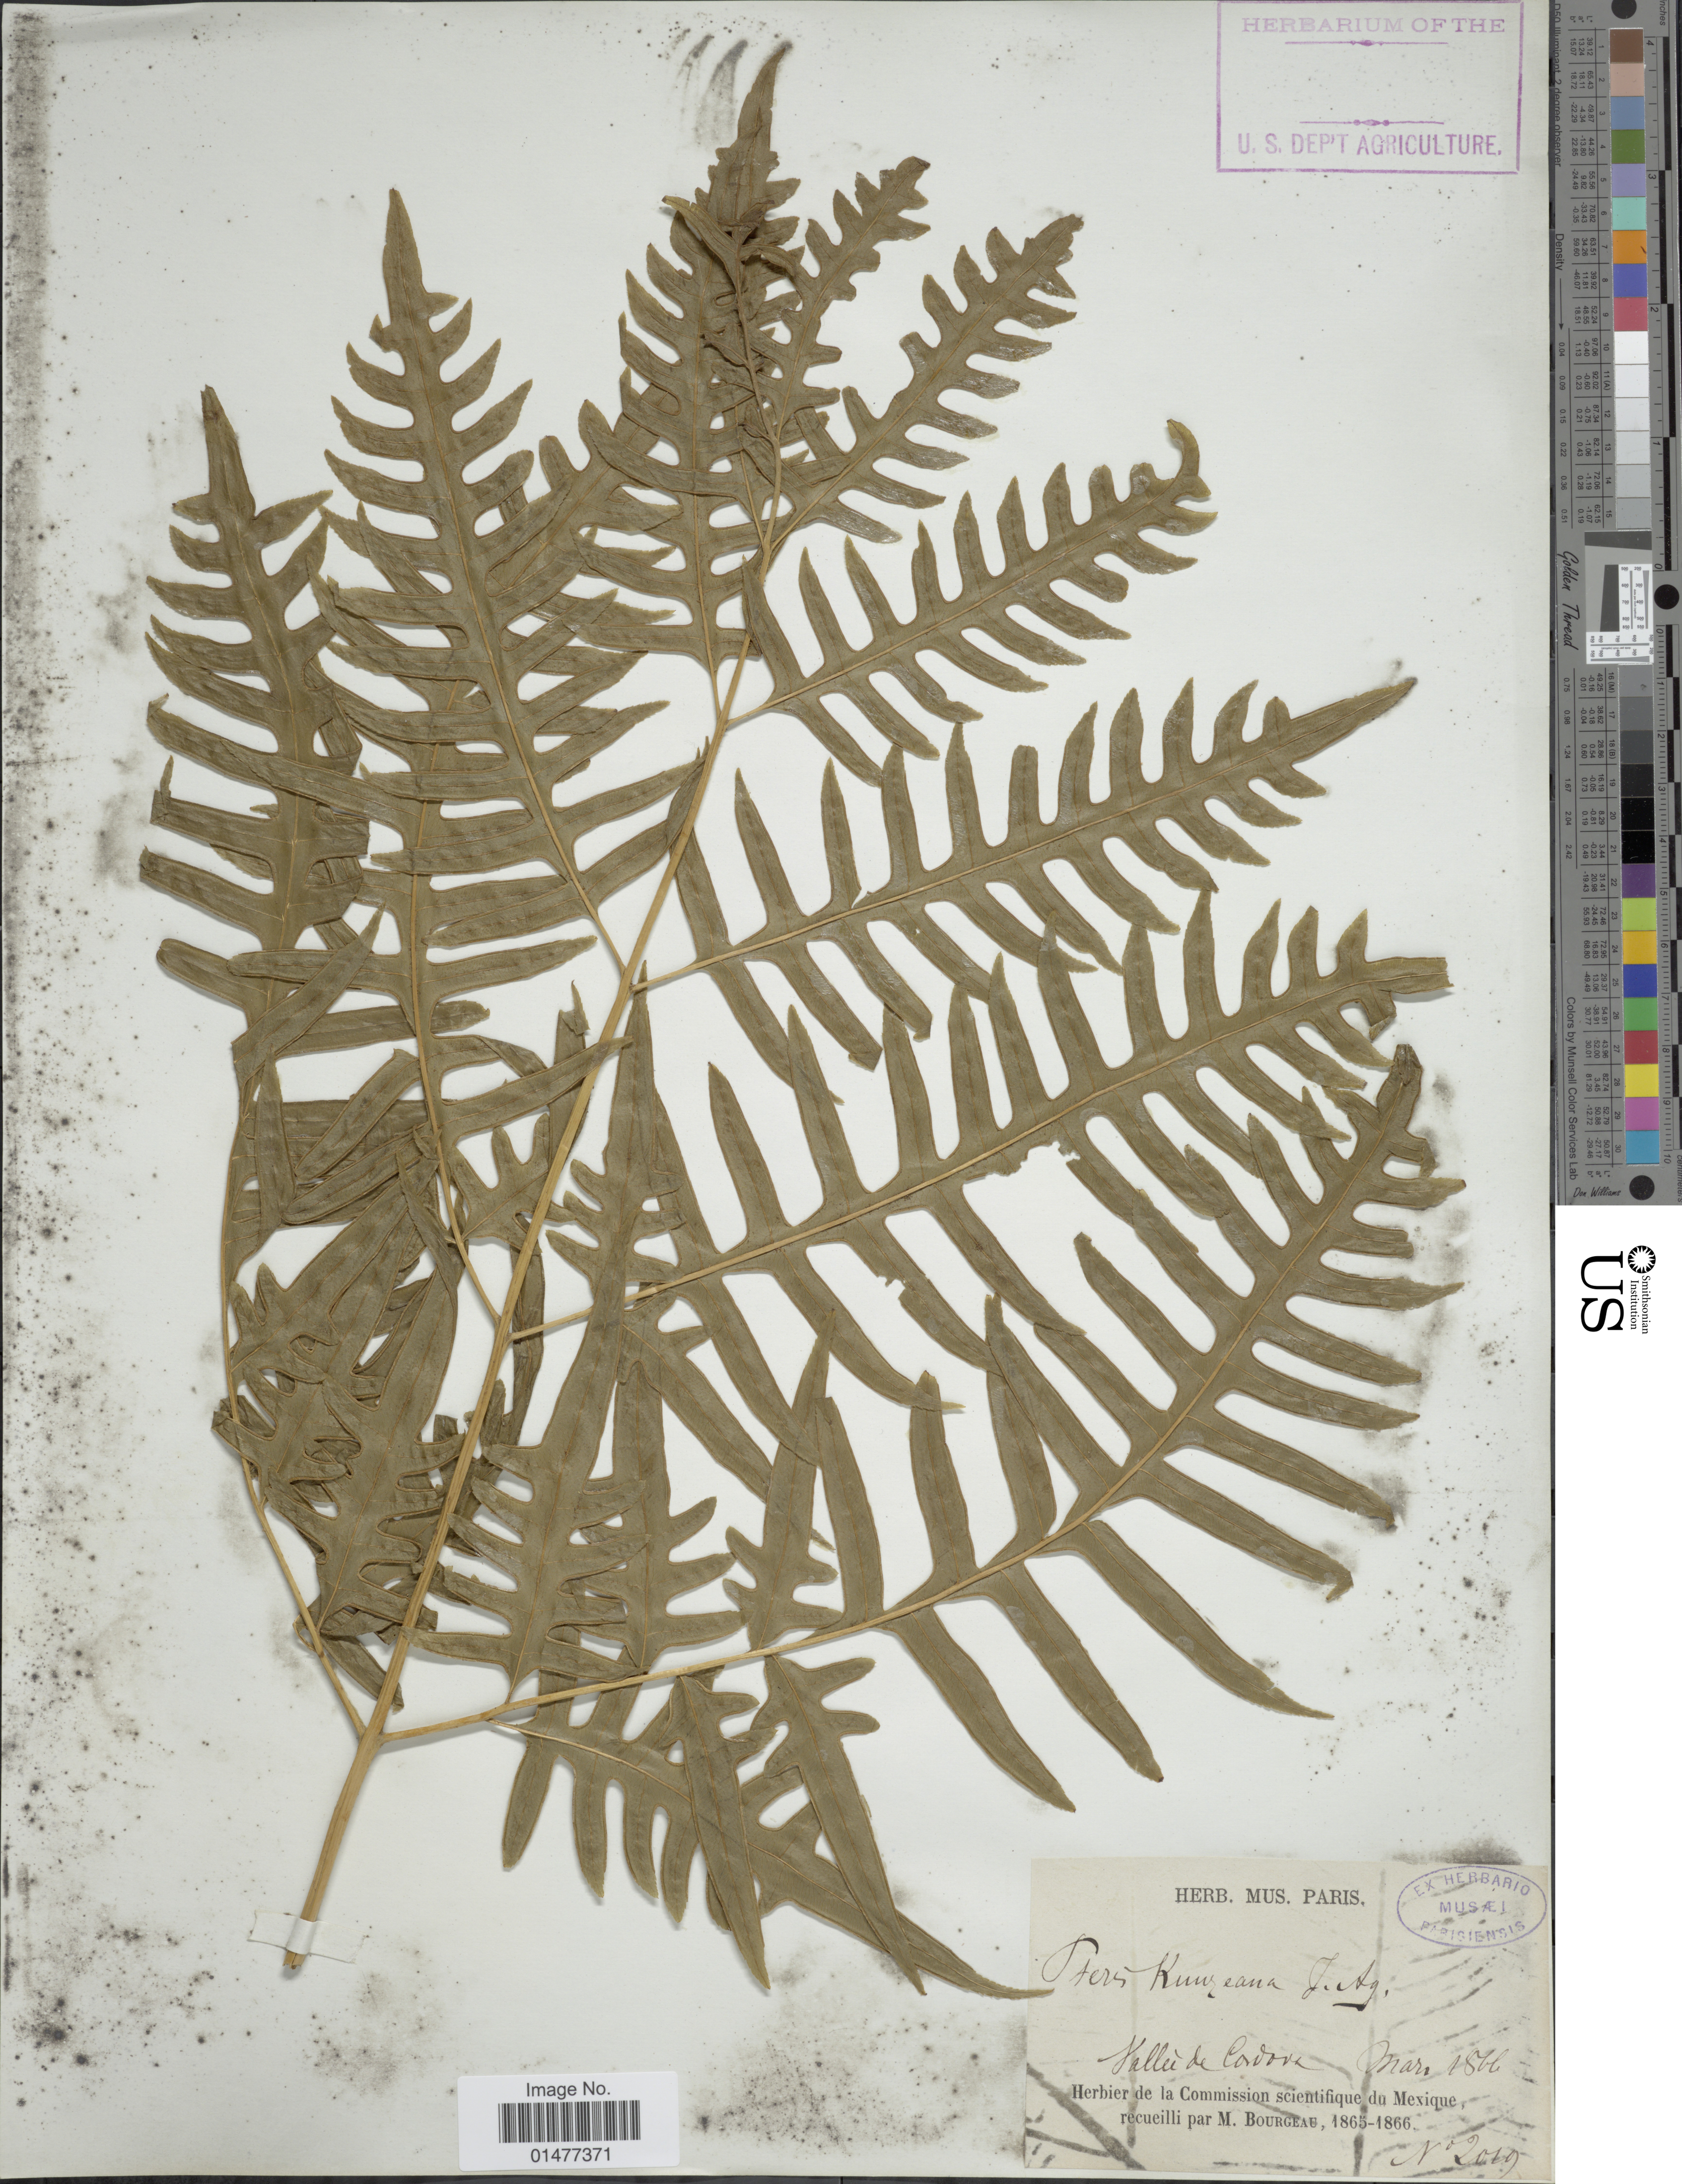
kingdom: Plantae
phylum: Tracheophyta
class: Polypodiopsida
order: Polypodiales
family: Pteridaceae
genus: Pteris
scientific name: Pteris altissima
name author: Poir.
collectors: M. Bourgeau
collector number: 2019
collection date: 1865/1866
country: Mexico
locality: Vallée de Cordova